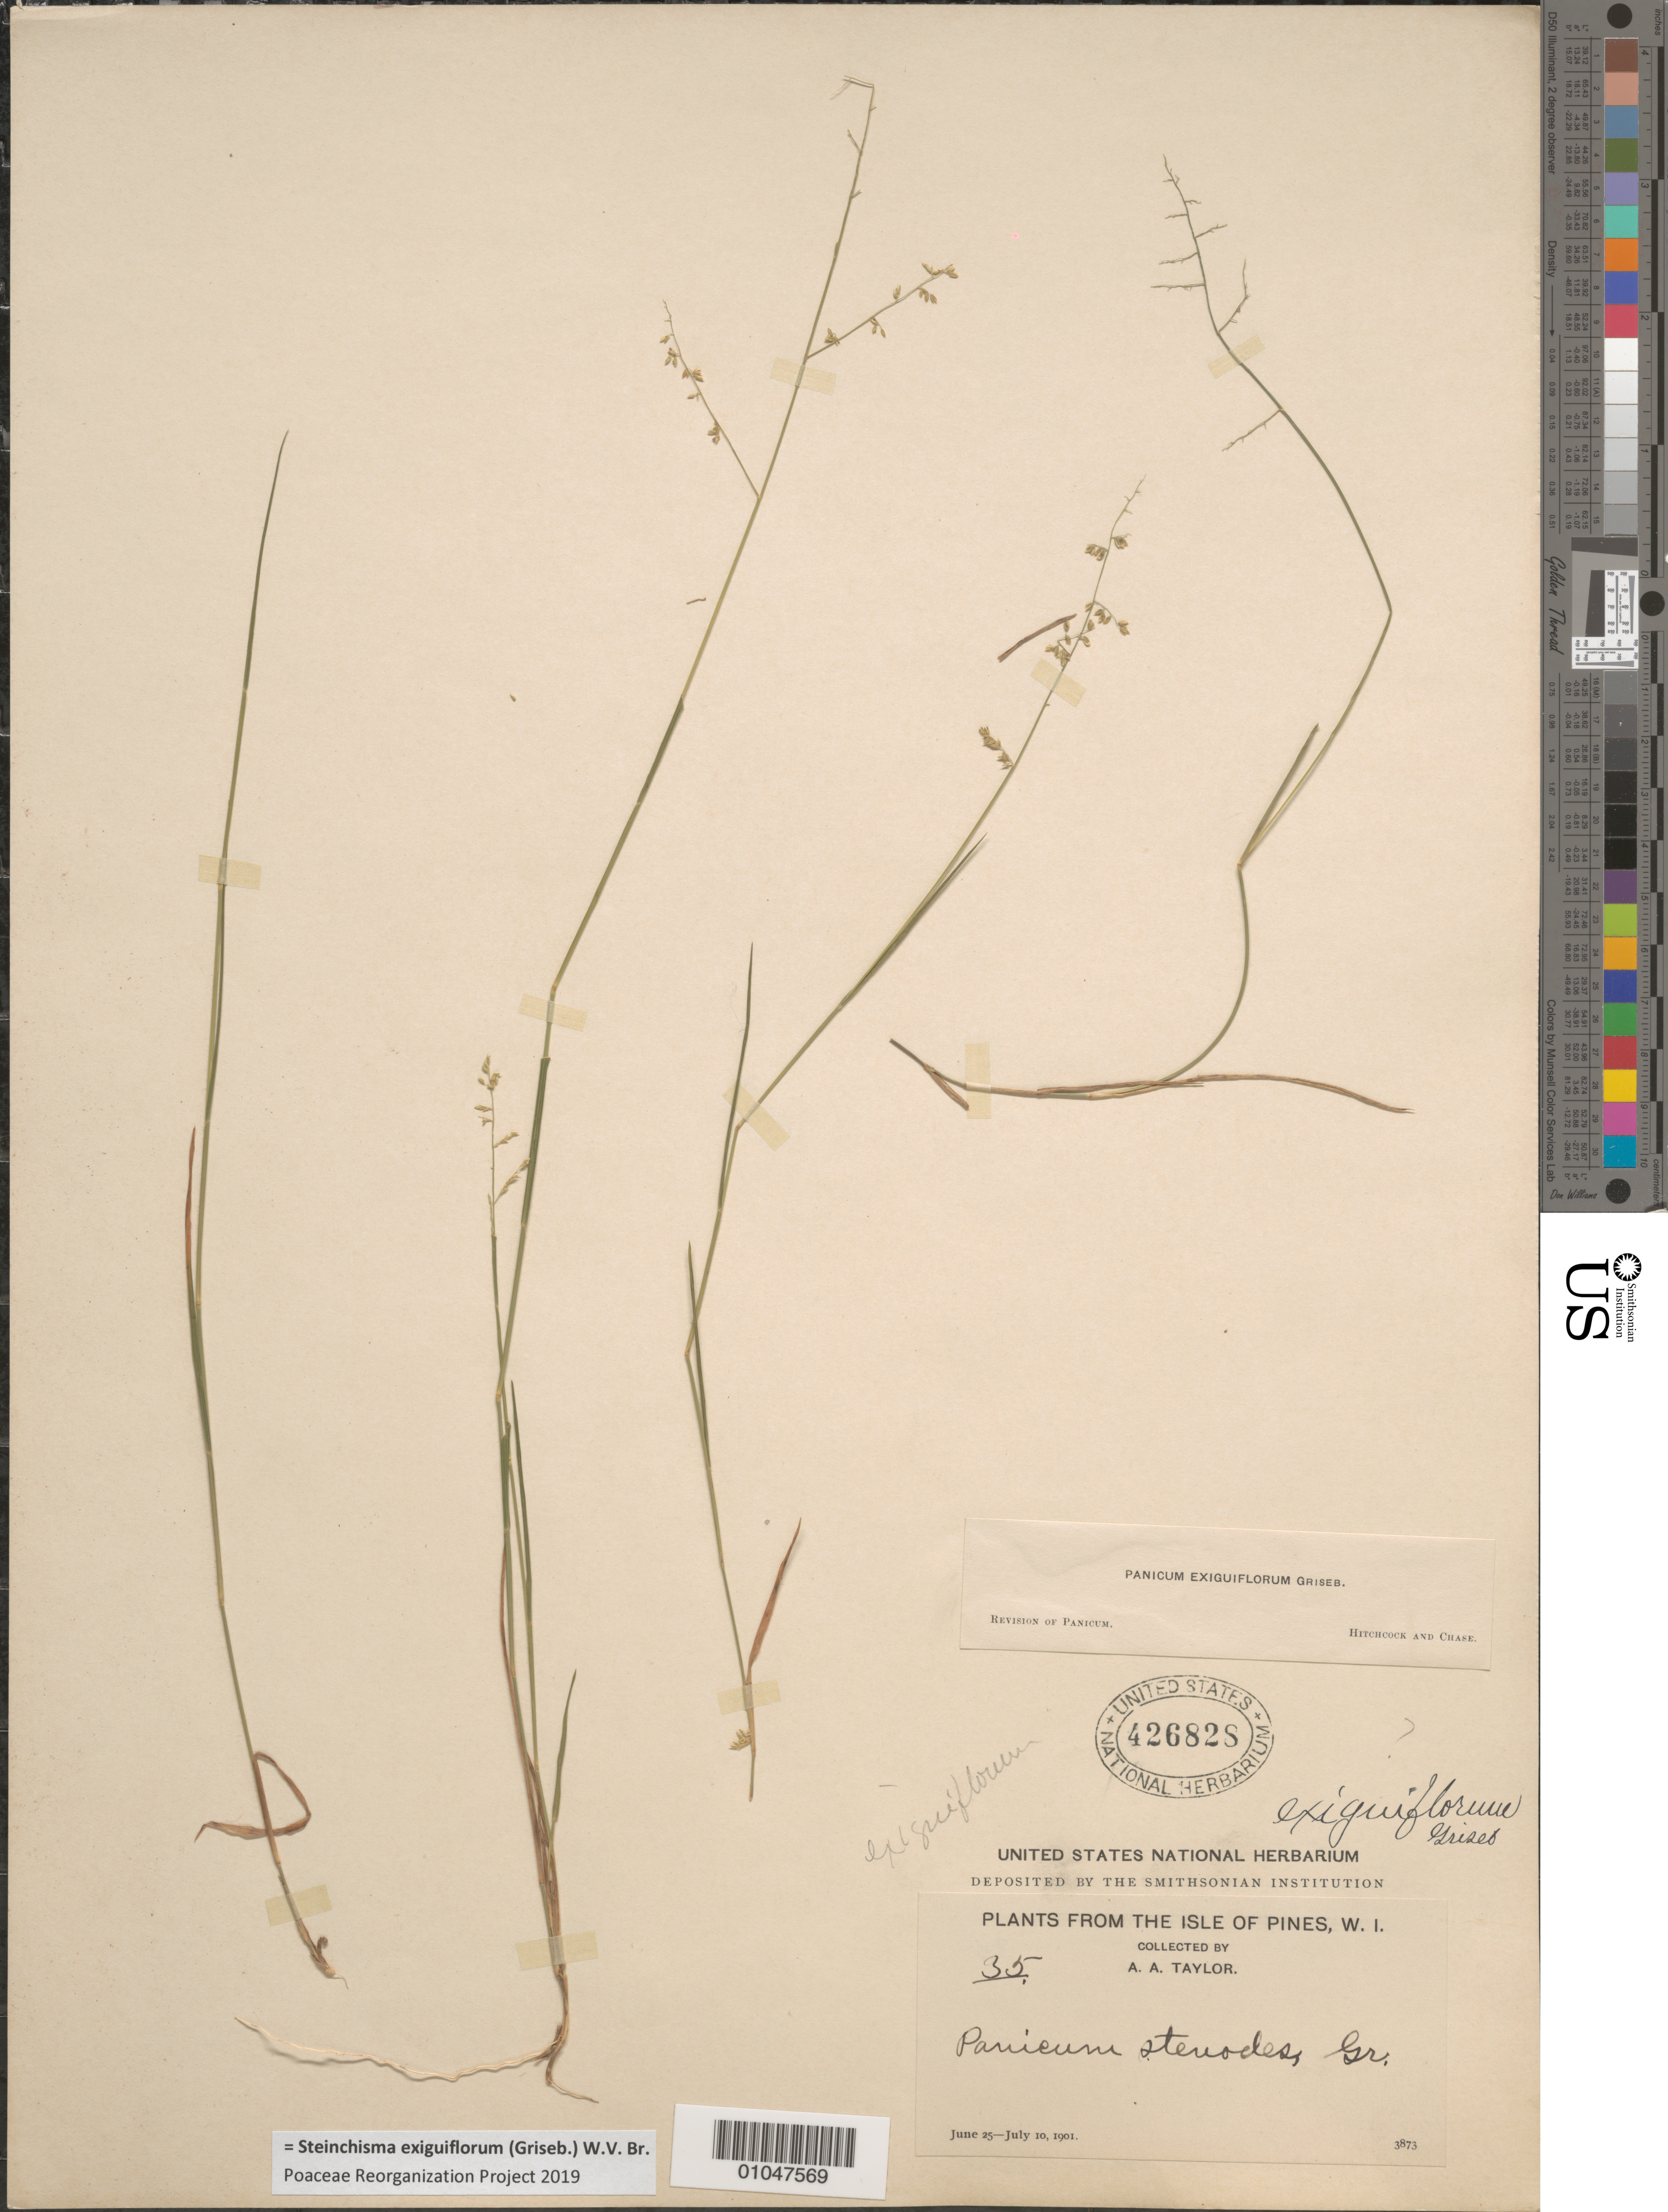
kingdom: Plantae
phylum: Tracheophyta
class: Liliopsida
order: Poales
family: Poaceae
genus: Panicum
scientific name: Panicum exiguiflorum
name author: Griseb.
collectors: A. A. Taylor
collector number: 35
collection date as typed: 25 Jun 1901 to 10 Jul 1901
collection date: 1901-06-25/1901-07-10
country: Cuba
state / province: Isla de la Juventud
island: Isla de la Juventud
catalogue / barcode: US 426828